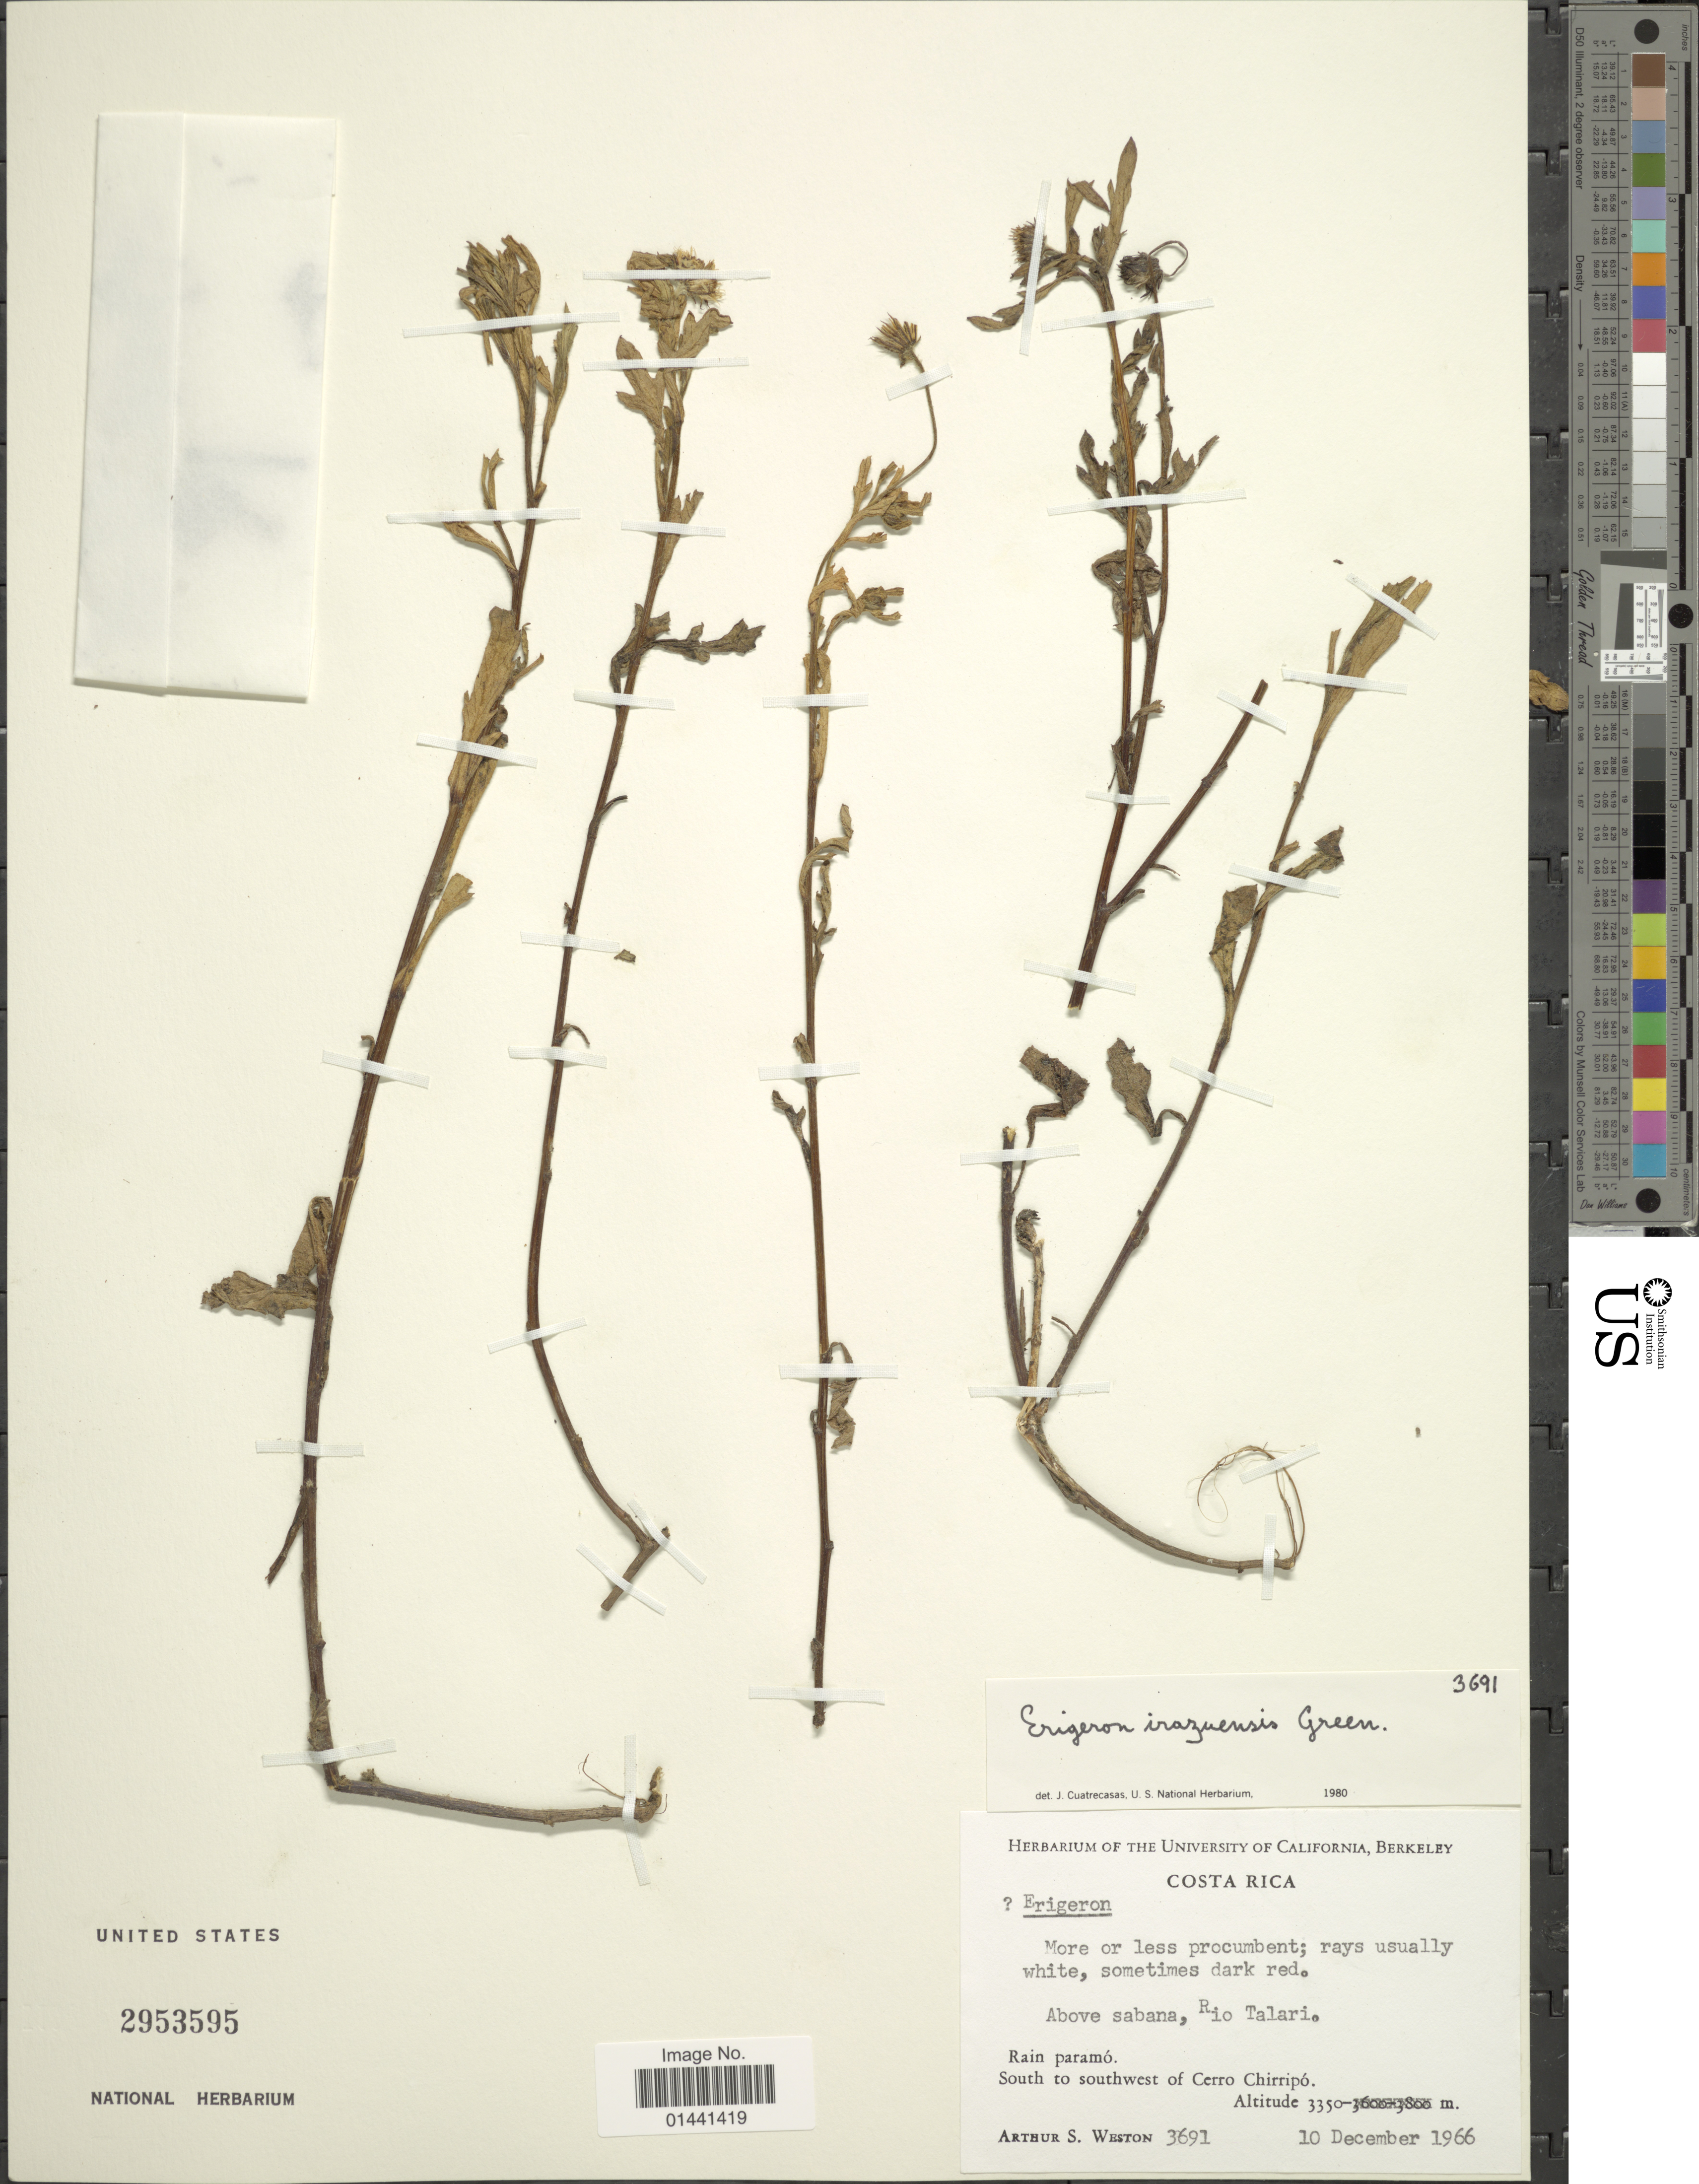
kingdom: Plantae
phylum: Tracheophyta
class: Magnoliopsida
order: Asterales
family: Asteraceae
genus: Erigeron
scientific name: Erigeron irazuense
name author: Greenm.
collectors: A. Weston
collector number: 3691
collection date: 1966-12-10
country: Costa Rica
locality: Above sabana, Rio Talari, Rain paramó, south to southwest of Cerro Chirripó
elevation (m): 3350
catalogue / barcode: US 2953595